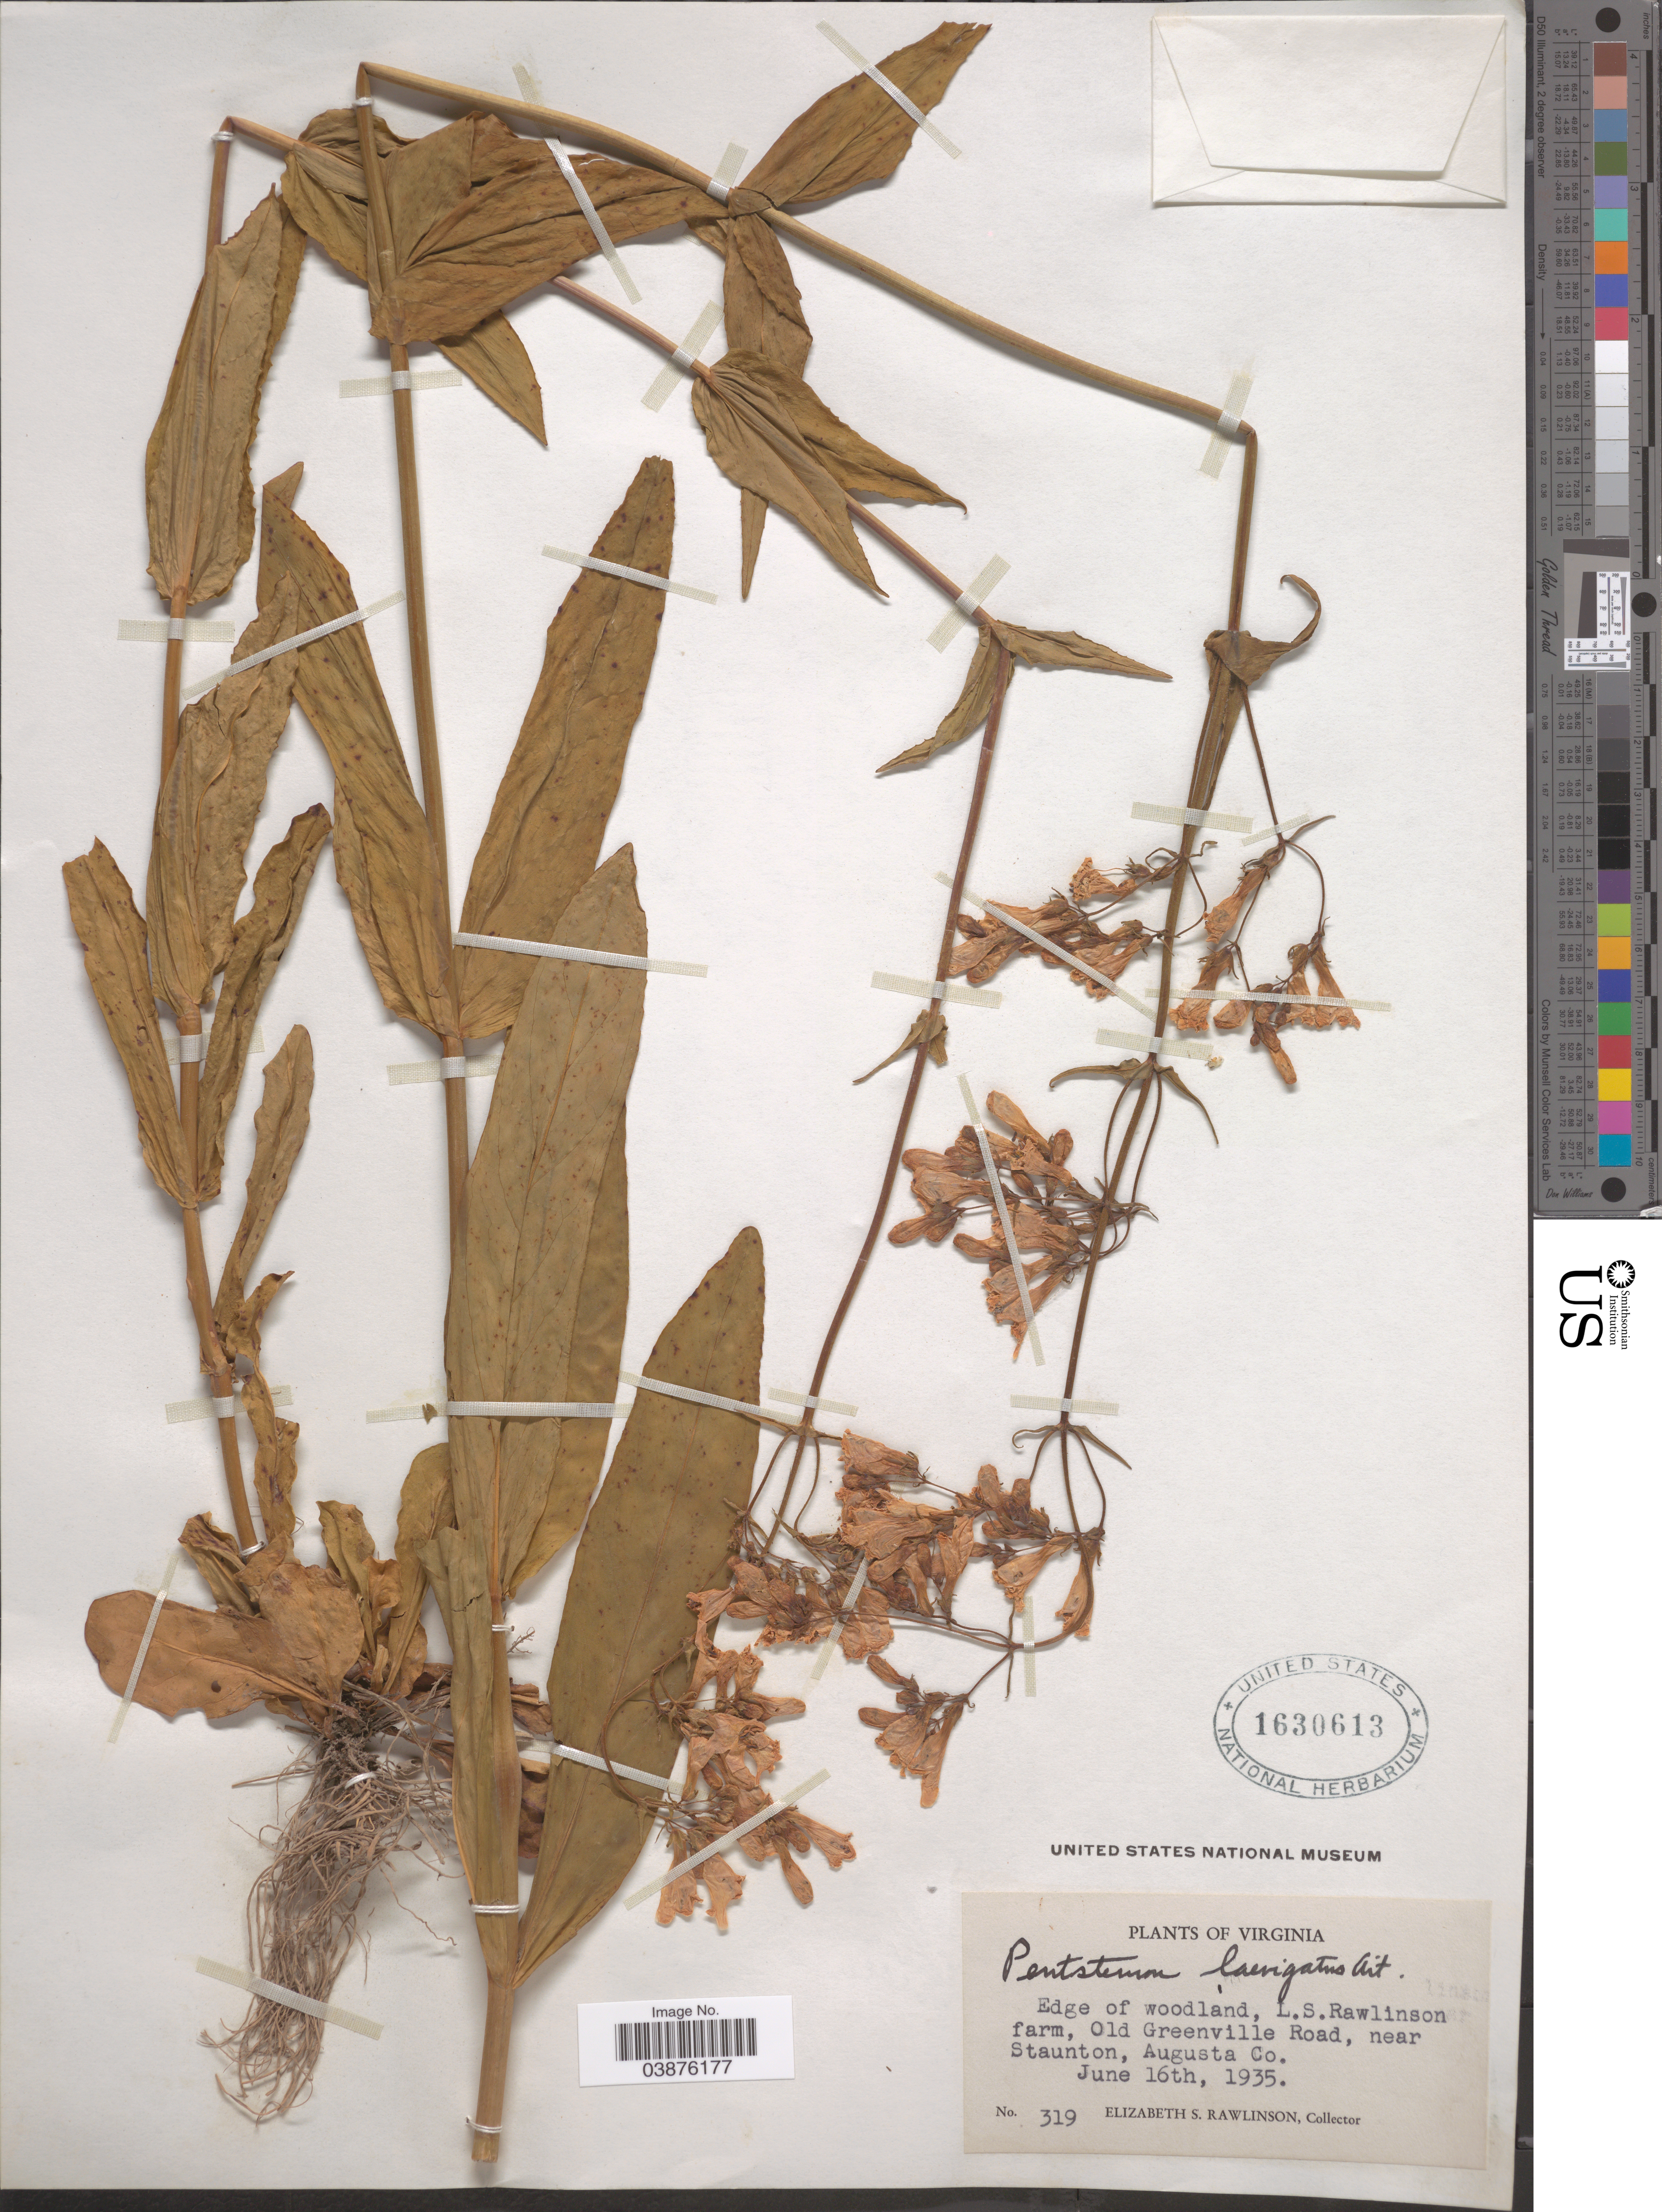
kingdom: Plantae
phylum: Tracheophyta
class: Magnoliopsida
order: Lamiales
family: Plantaginaceae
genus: Penstemon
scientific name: Penstemon laevigatus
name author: Aiton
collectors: E. S. Rawlinson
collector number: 319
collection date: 1935-06-16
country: United States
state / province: Virginia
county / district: Augusta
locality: Edge of woodland, L.S. Rawlinson farm, Old Greenville Road, near Staunton, Augusta Co.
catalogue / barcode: US 1630613